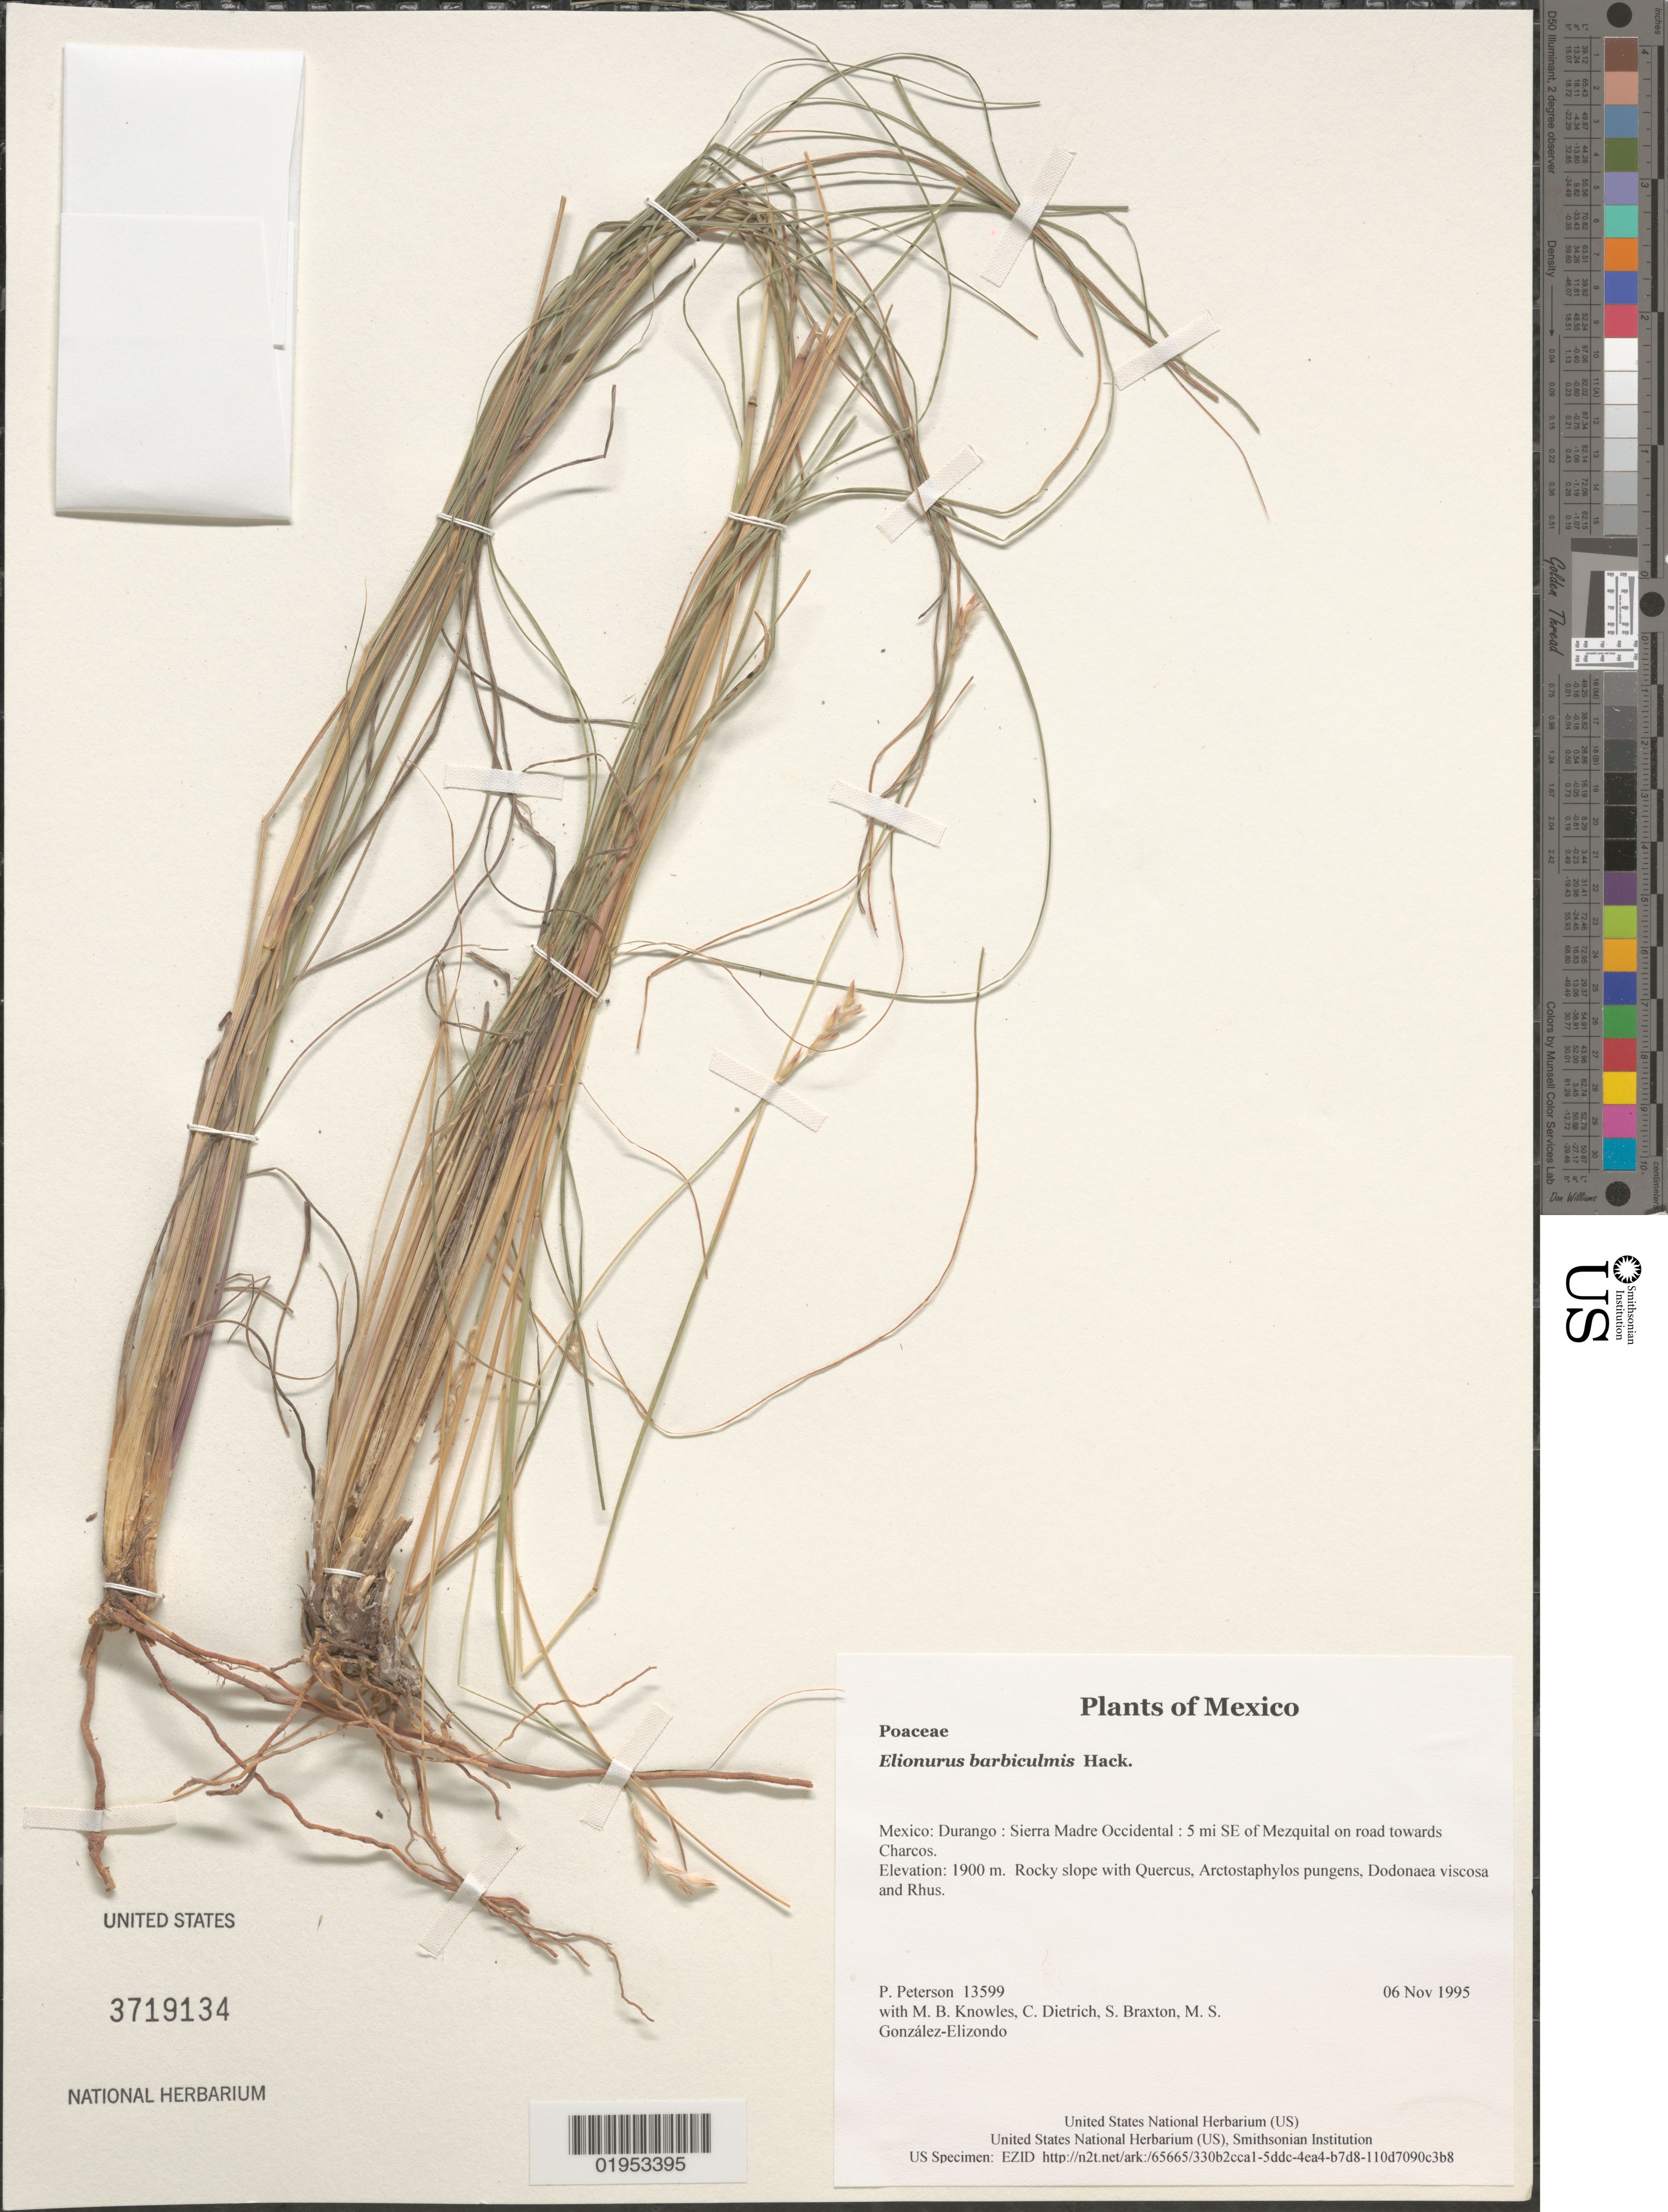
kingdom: Plantae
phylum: Tracheophyta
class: Liliopsida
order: Poales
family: Poaceae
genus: Elionurus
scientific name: Elionurus barbiculmis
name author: Hack. in A. DC.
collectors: P. M. Peterson, M. B. Knowles, C. Dietrich, S. Braxton & M. S. González-Elizondo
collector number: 13599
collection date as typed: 06 Nov 1995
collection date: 1995-11-06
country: Mexico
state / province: Durango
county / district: Sierra Madre Occidental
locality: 5 mi SE of Mezquital on road towards Charcos.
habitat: Rocky slope with Quercus, Arctostaphylos pungens, Dodonaea viscosa and Rhus.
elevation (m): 1900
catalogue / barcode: US 3719134